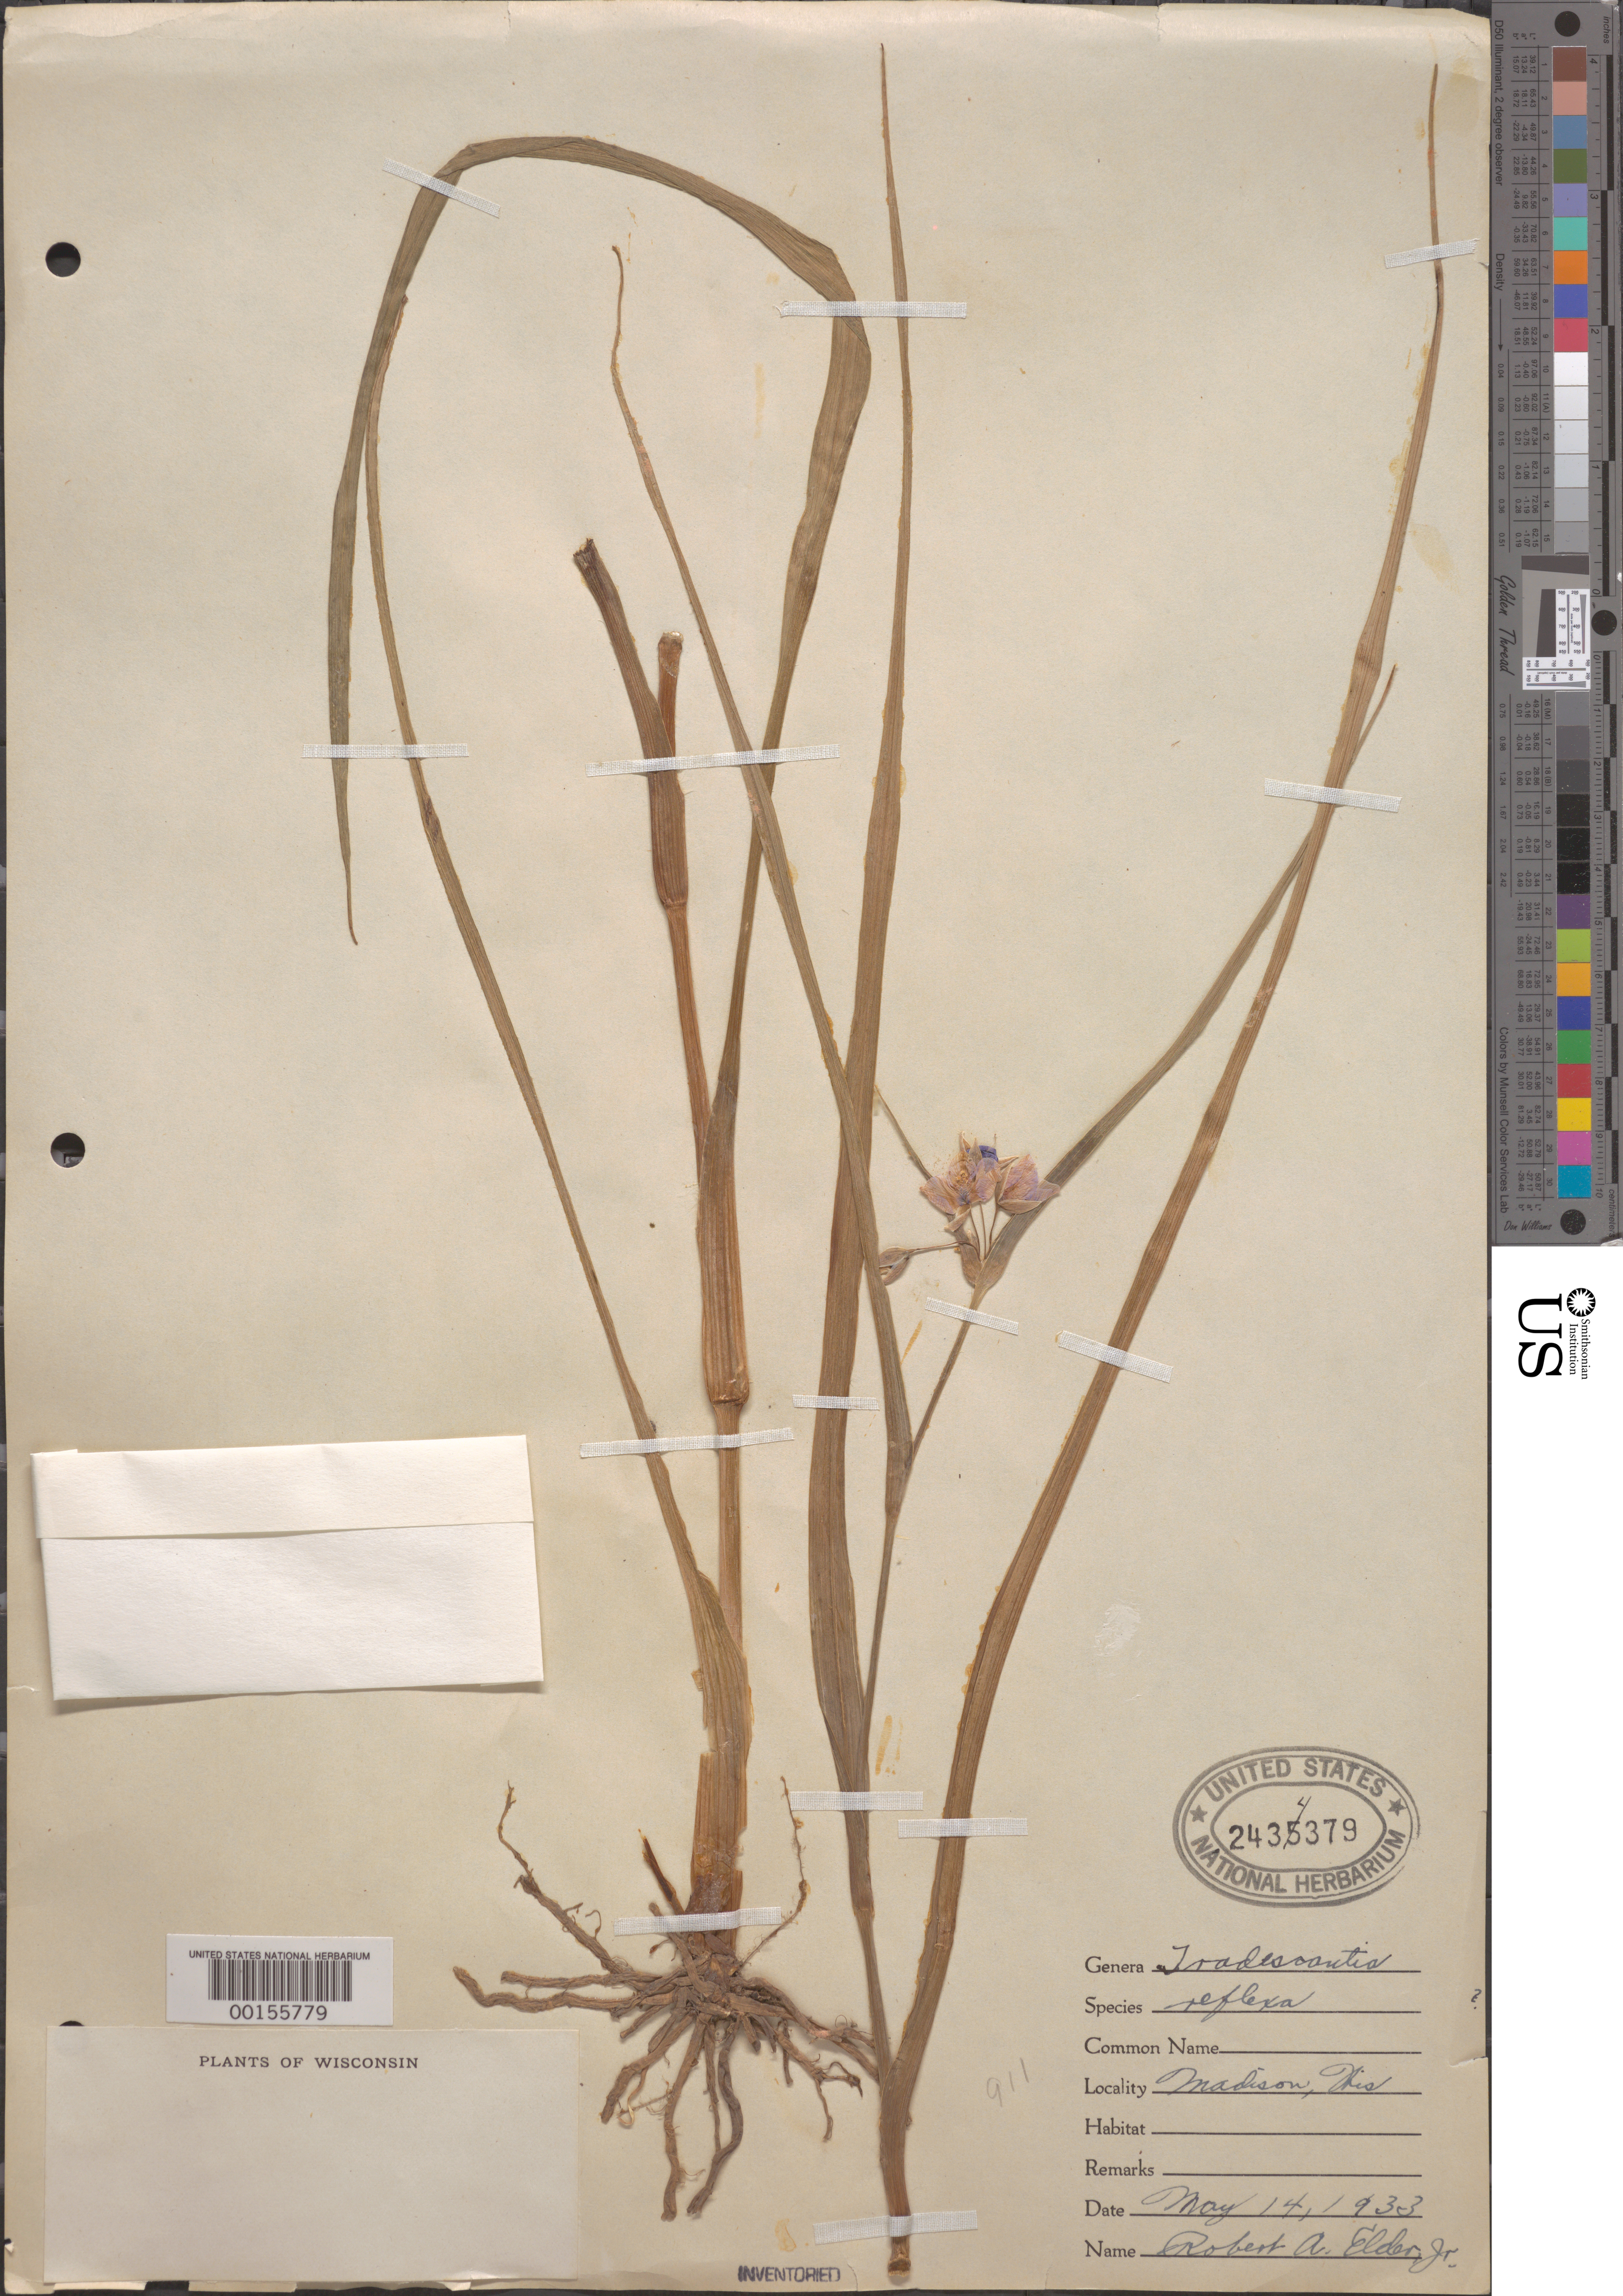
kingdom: Plantae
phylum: Tracheophyta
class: Liliopsida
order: Commelinales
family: Commelinaceae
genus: Tradescantia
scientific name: Tradescantia ohiensis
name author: Raf.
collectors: R. Elder Jr.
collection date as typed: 14 May 1933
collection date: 1933-05-14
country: United States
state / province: Wisconsin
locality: Madison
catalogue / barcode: US 2434379